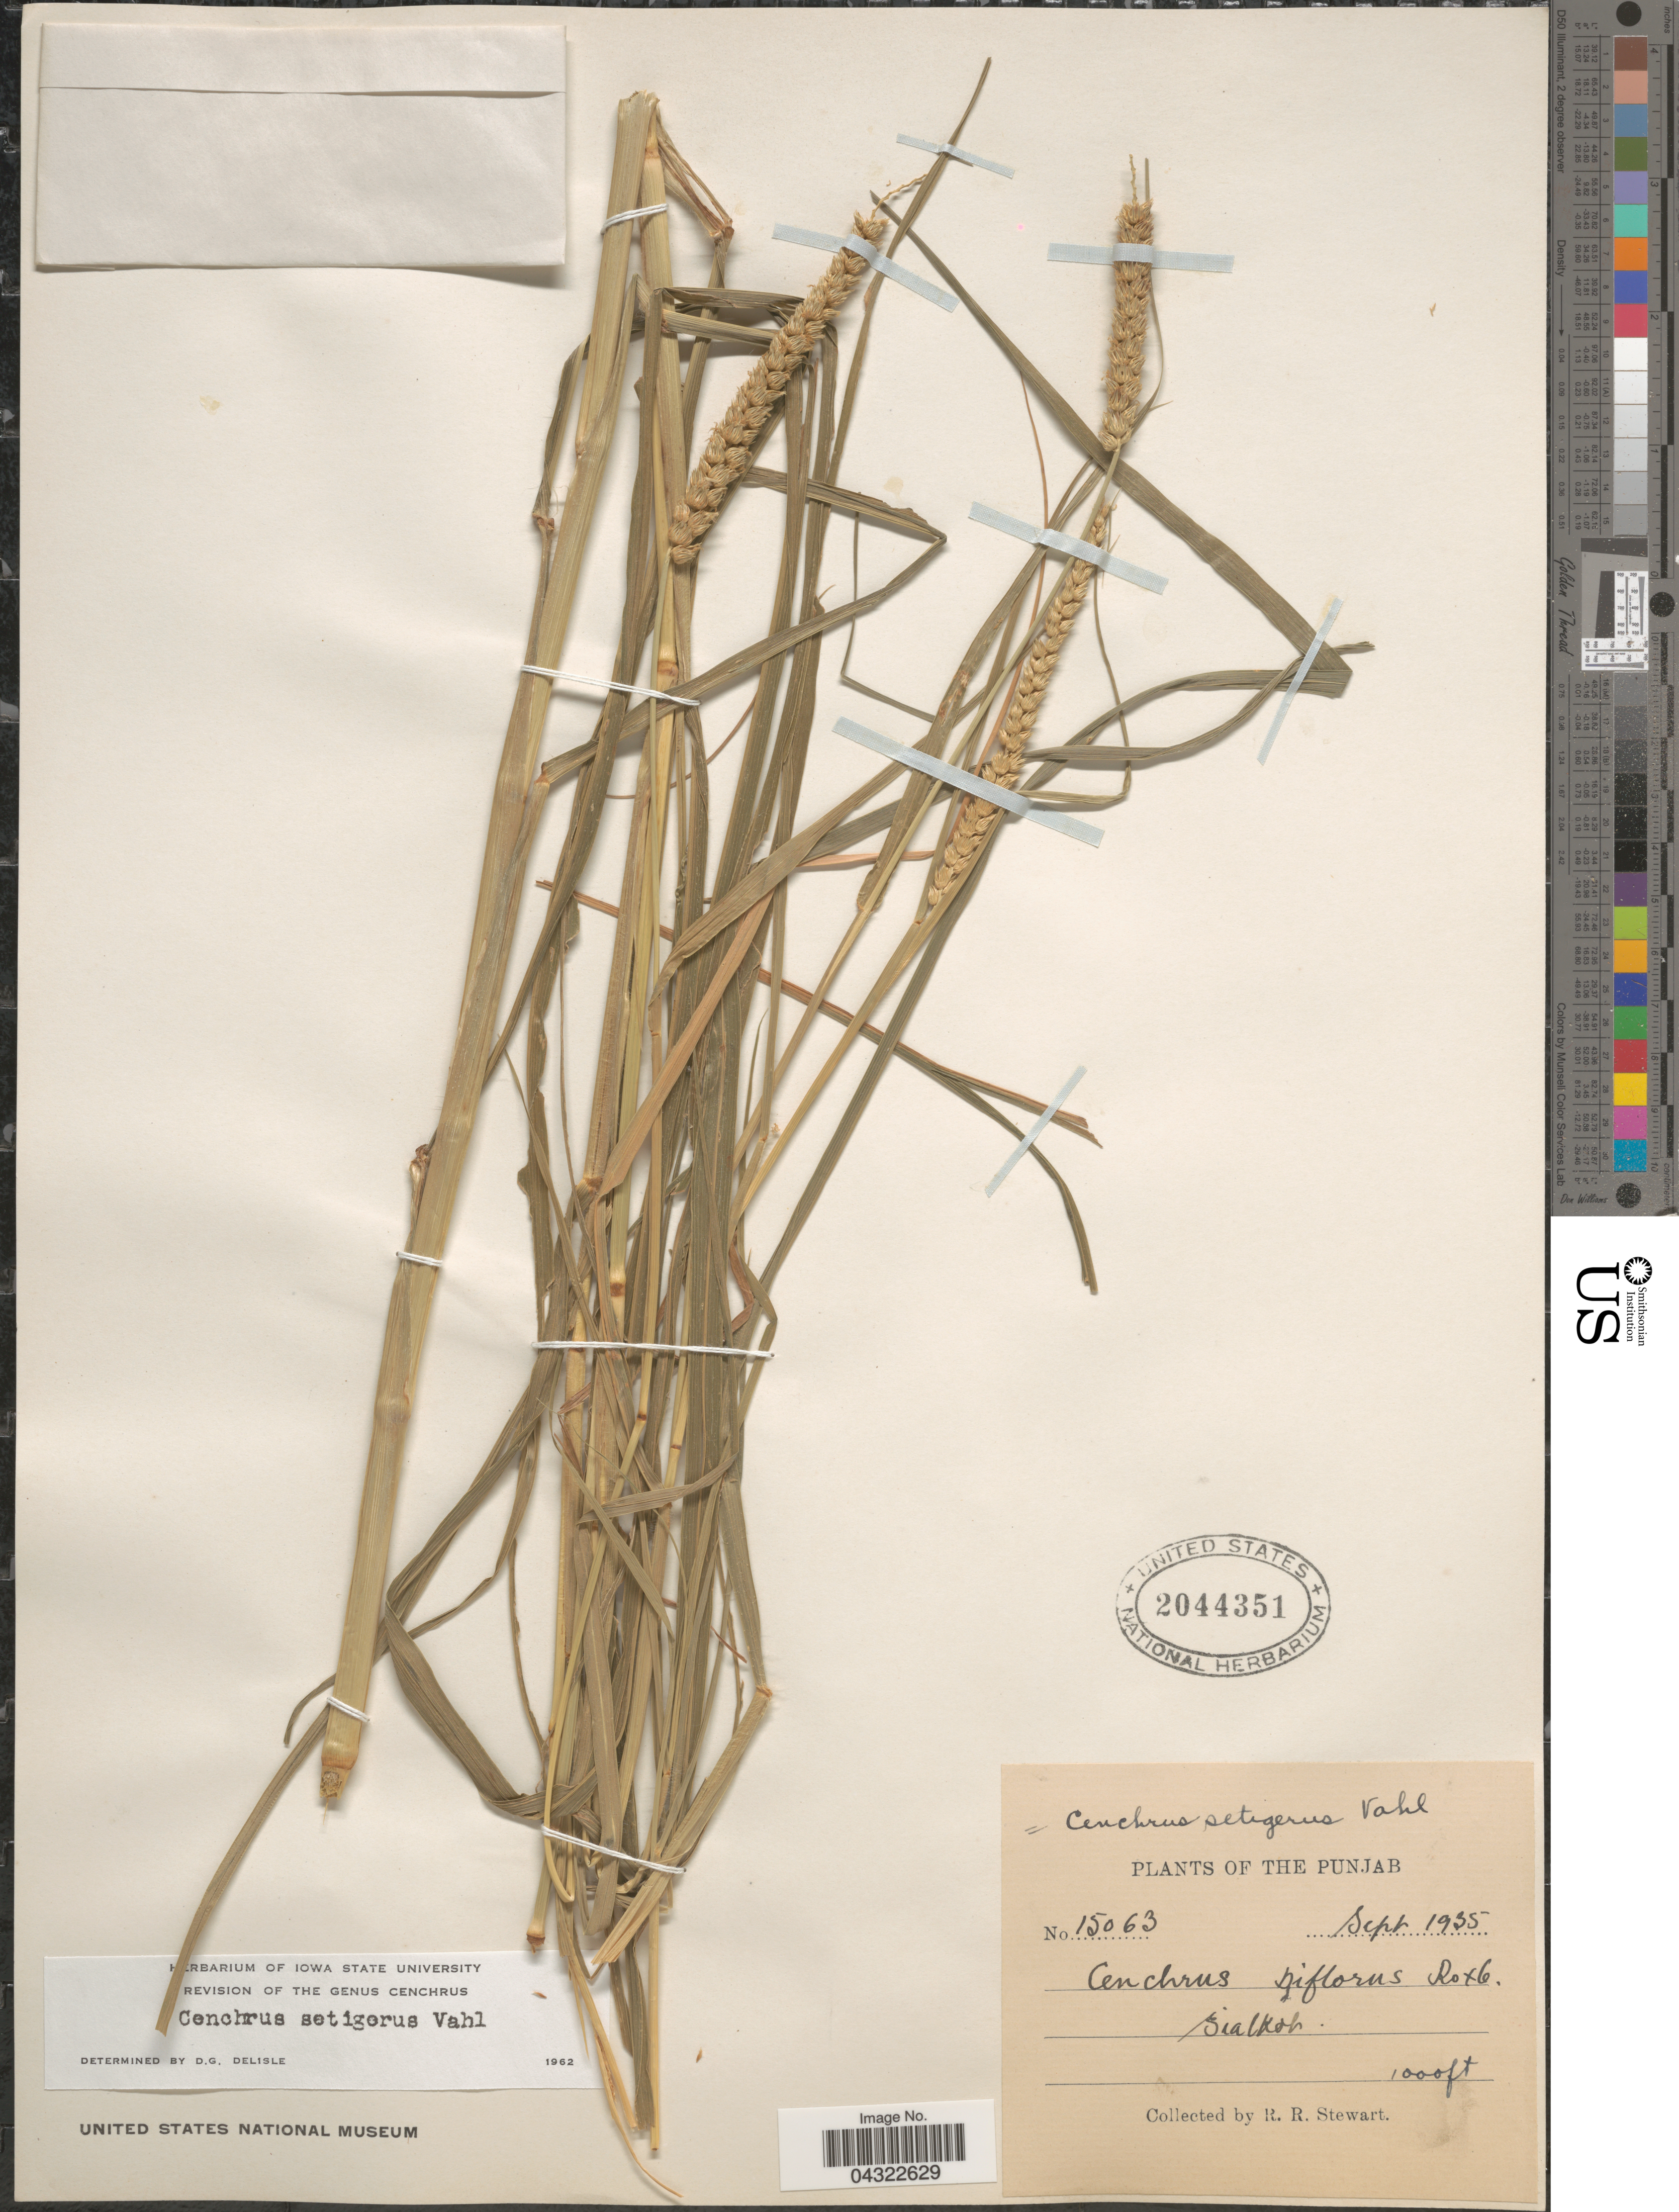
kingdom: Plantae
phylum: Tracheophyta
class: Liliopsida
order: Poales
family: Poaceae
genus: Cenchrus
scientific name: Cenchrus setiger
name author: Vahl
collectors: R. Stewart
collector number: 15063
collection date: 1935-09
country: Pakistan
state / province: Punjab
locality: The Punjab. Sialkot.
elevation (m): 305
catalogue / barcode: US 2044351